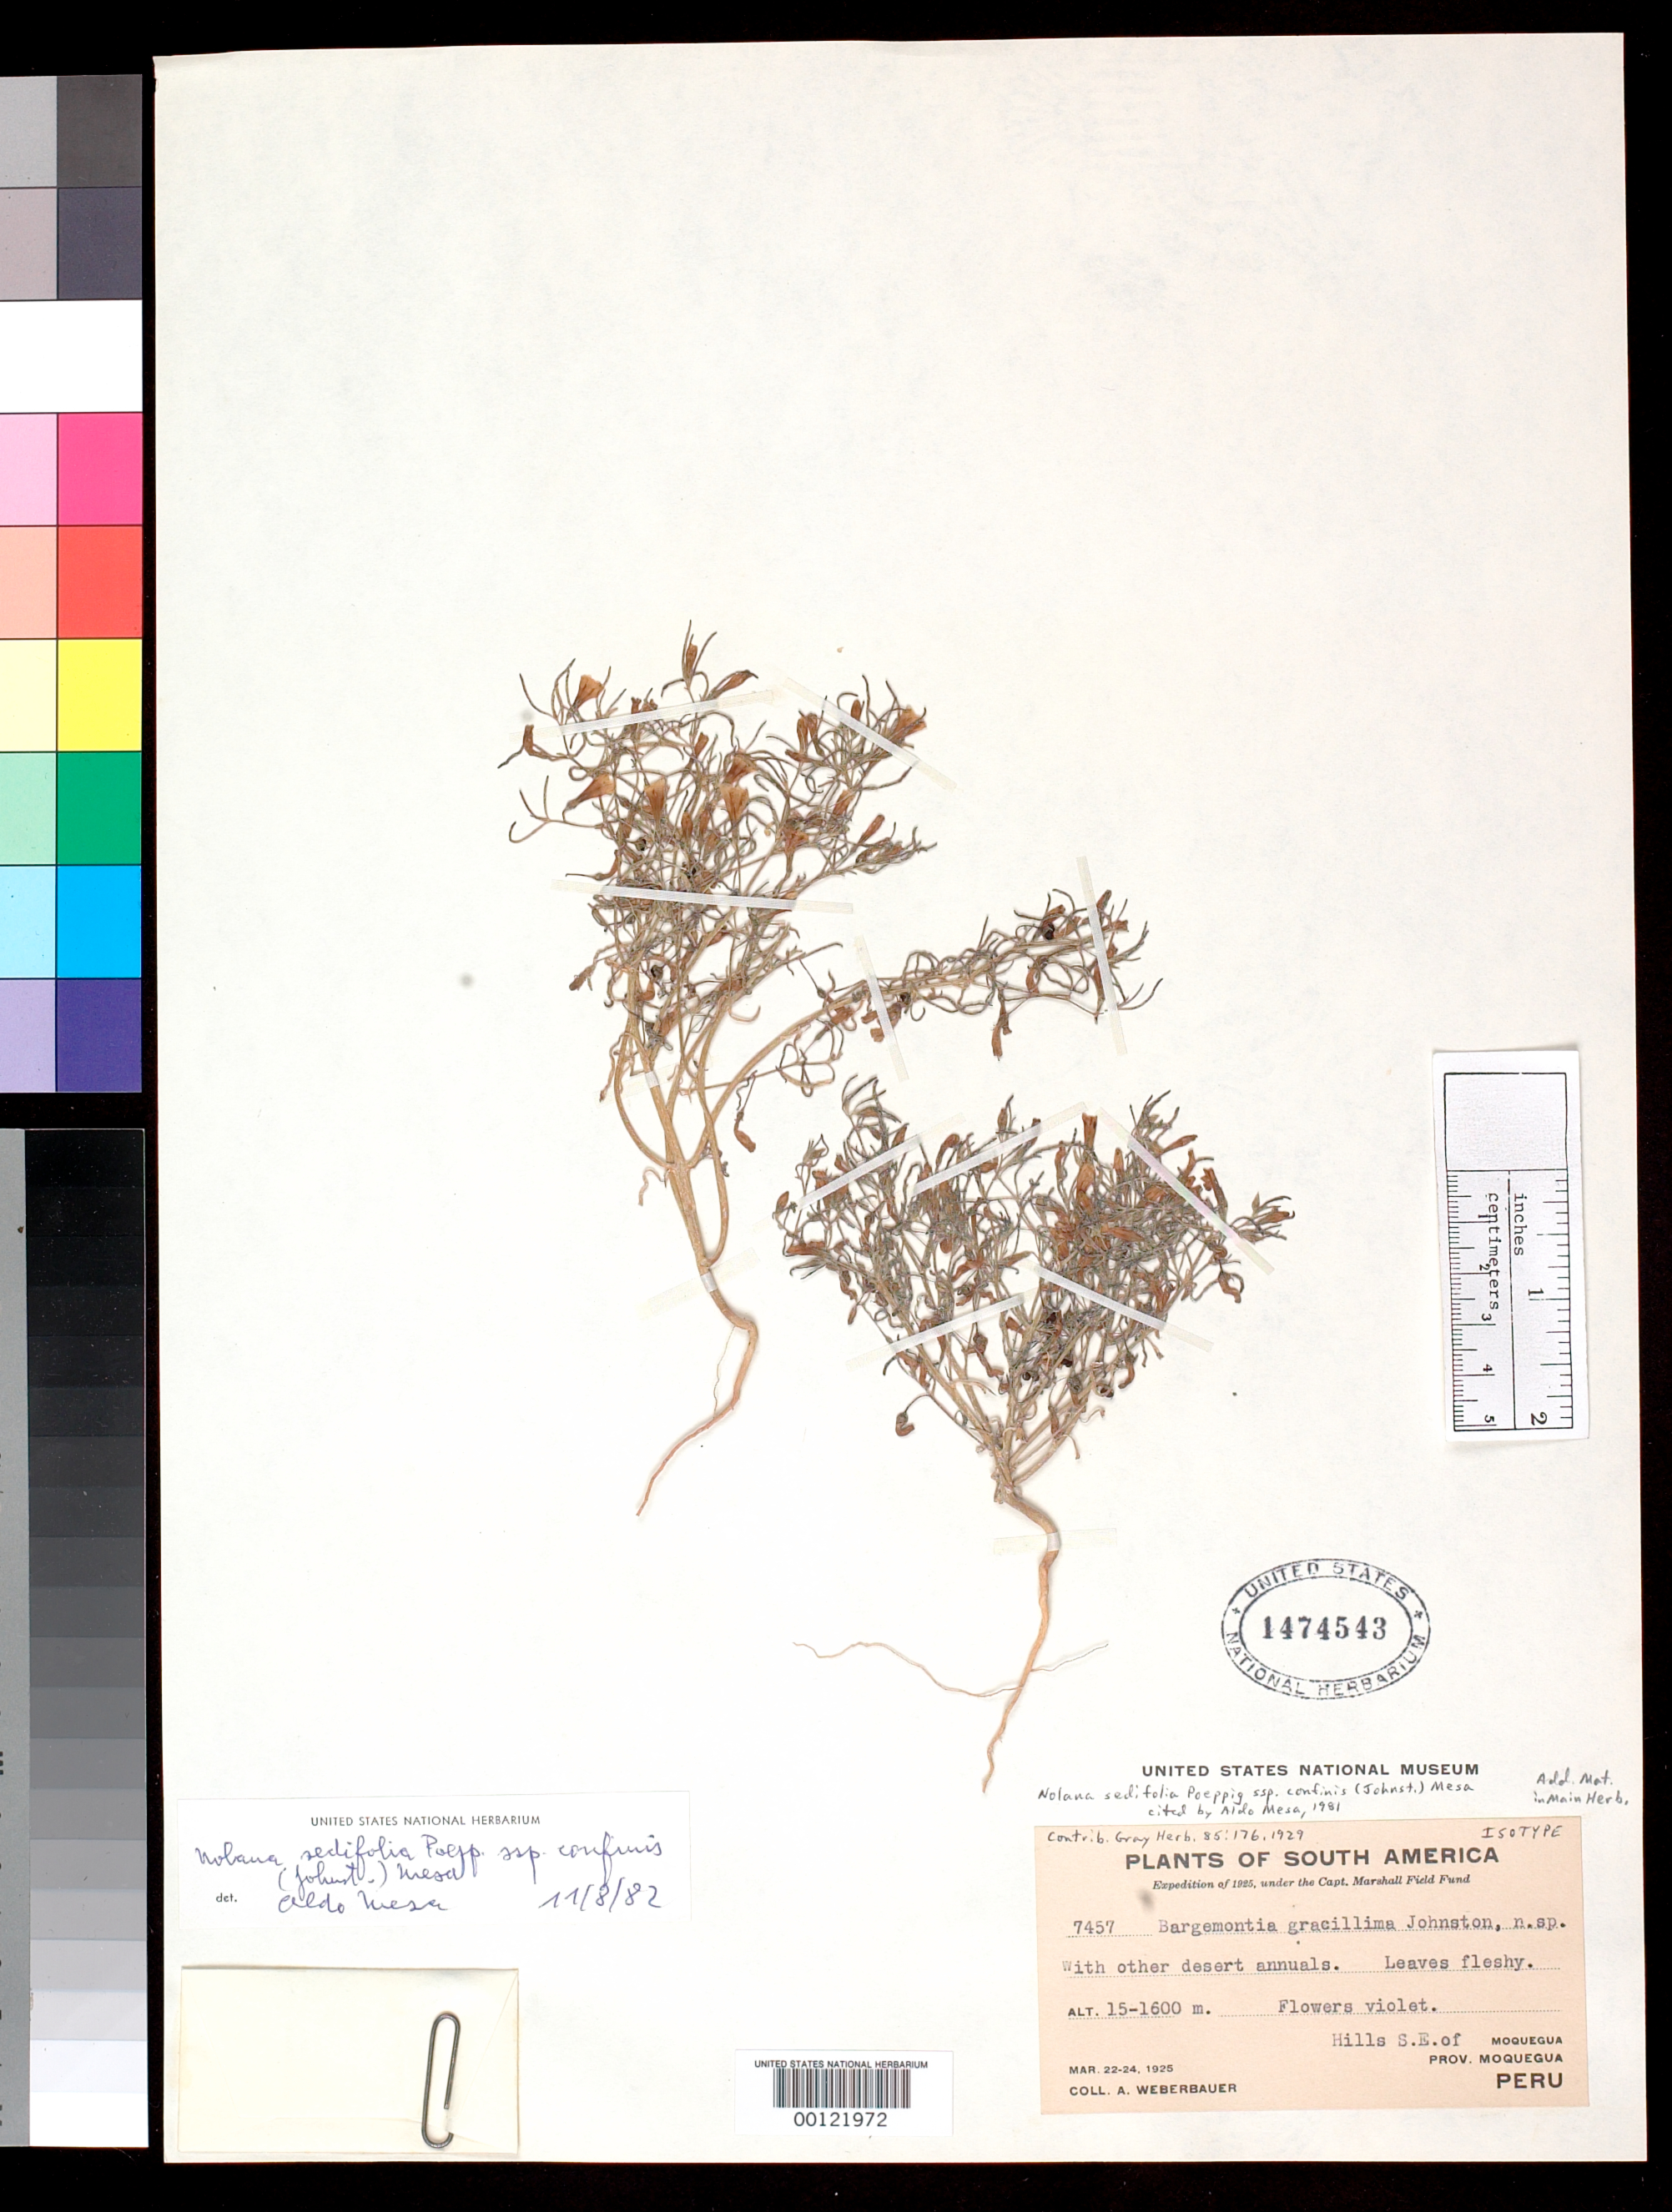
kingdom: Plantae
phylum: Tracheophyta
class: Magnoliopsida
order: Solanales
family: Solanaceae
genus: Bargemontia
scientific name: Bargemontia gracillima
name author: I.M. Johnst.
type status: Isotype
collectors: A. Weberbauer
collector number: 7457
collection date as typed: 22 Mar 1925 to 24 Mar 1925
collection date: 1925-03-22/1925-03-24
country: Peru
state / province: Moquegua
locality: SE of Moquegua.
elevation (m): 1550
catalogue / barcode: US 1474543